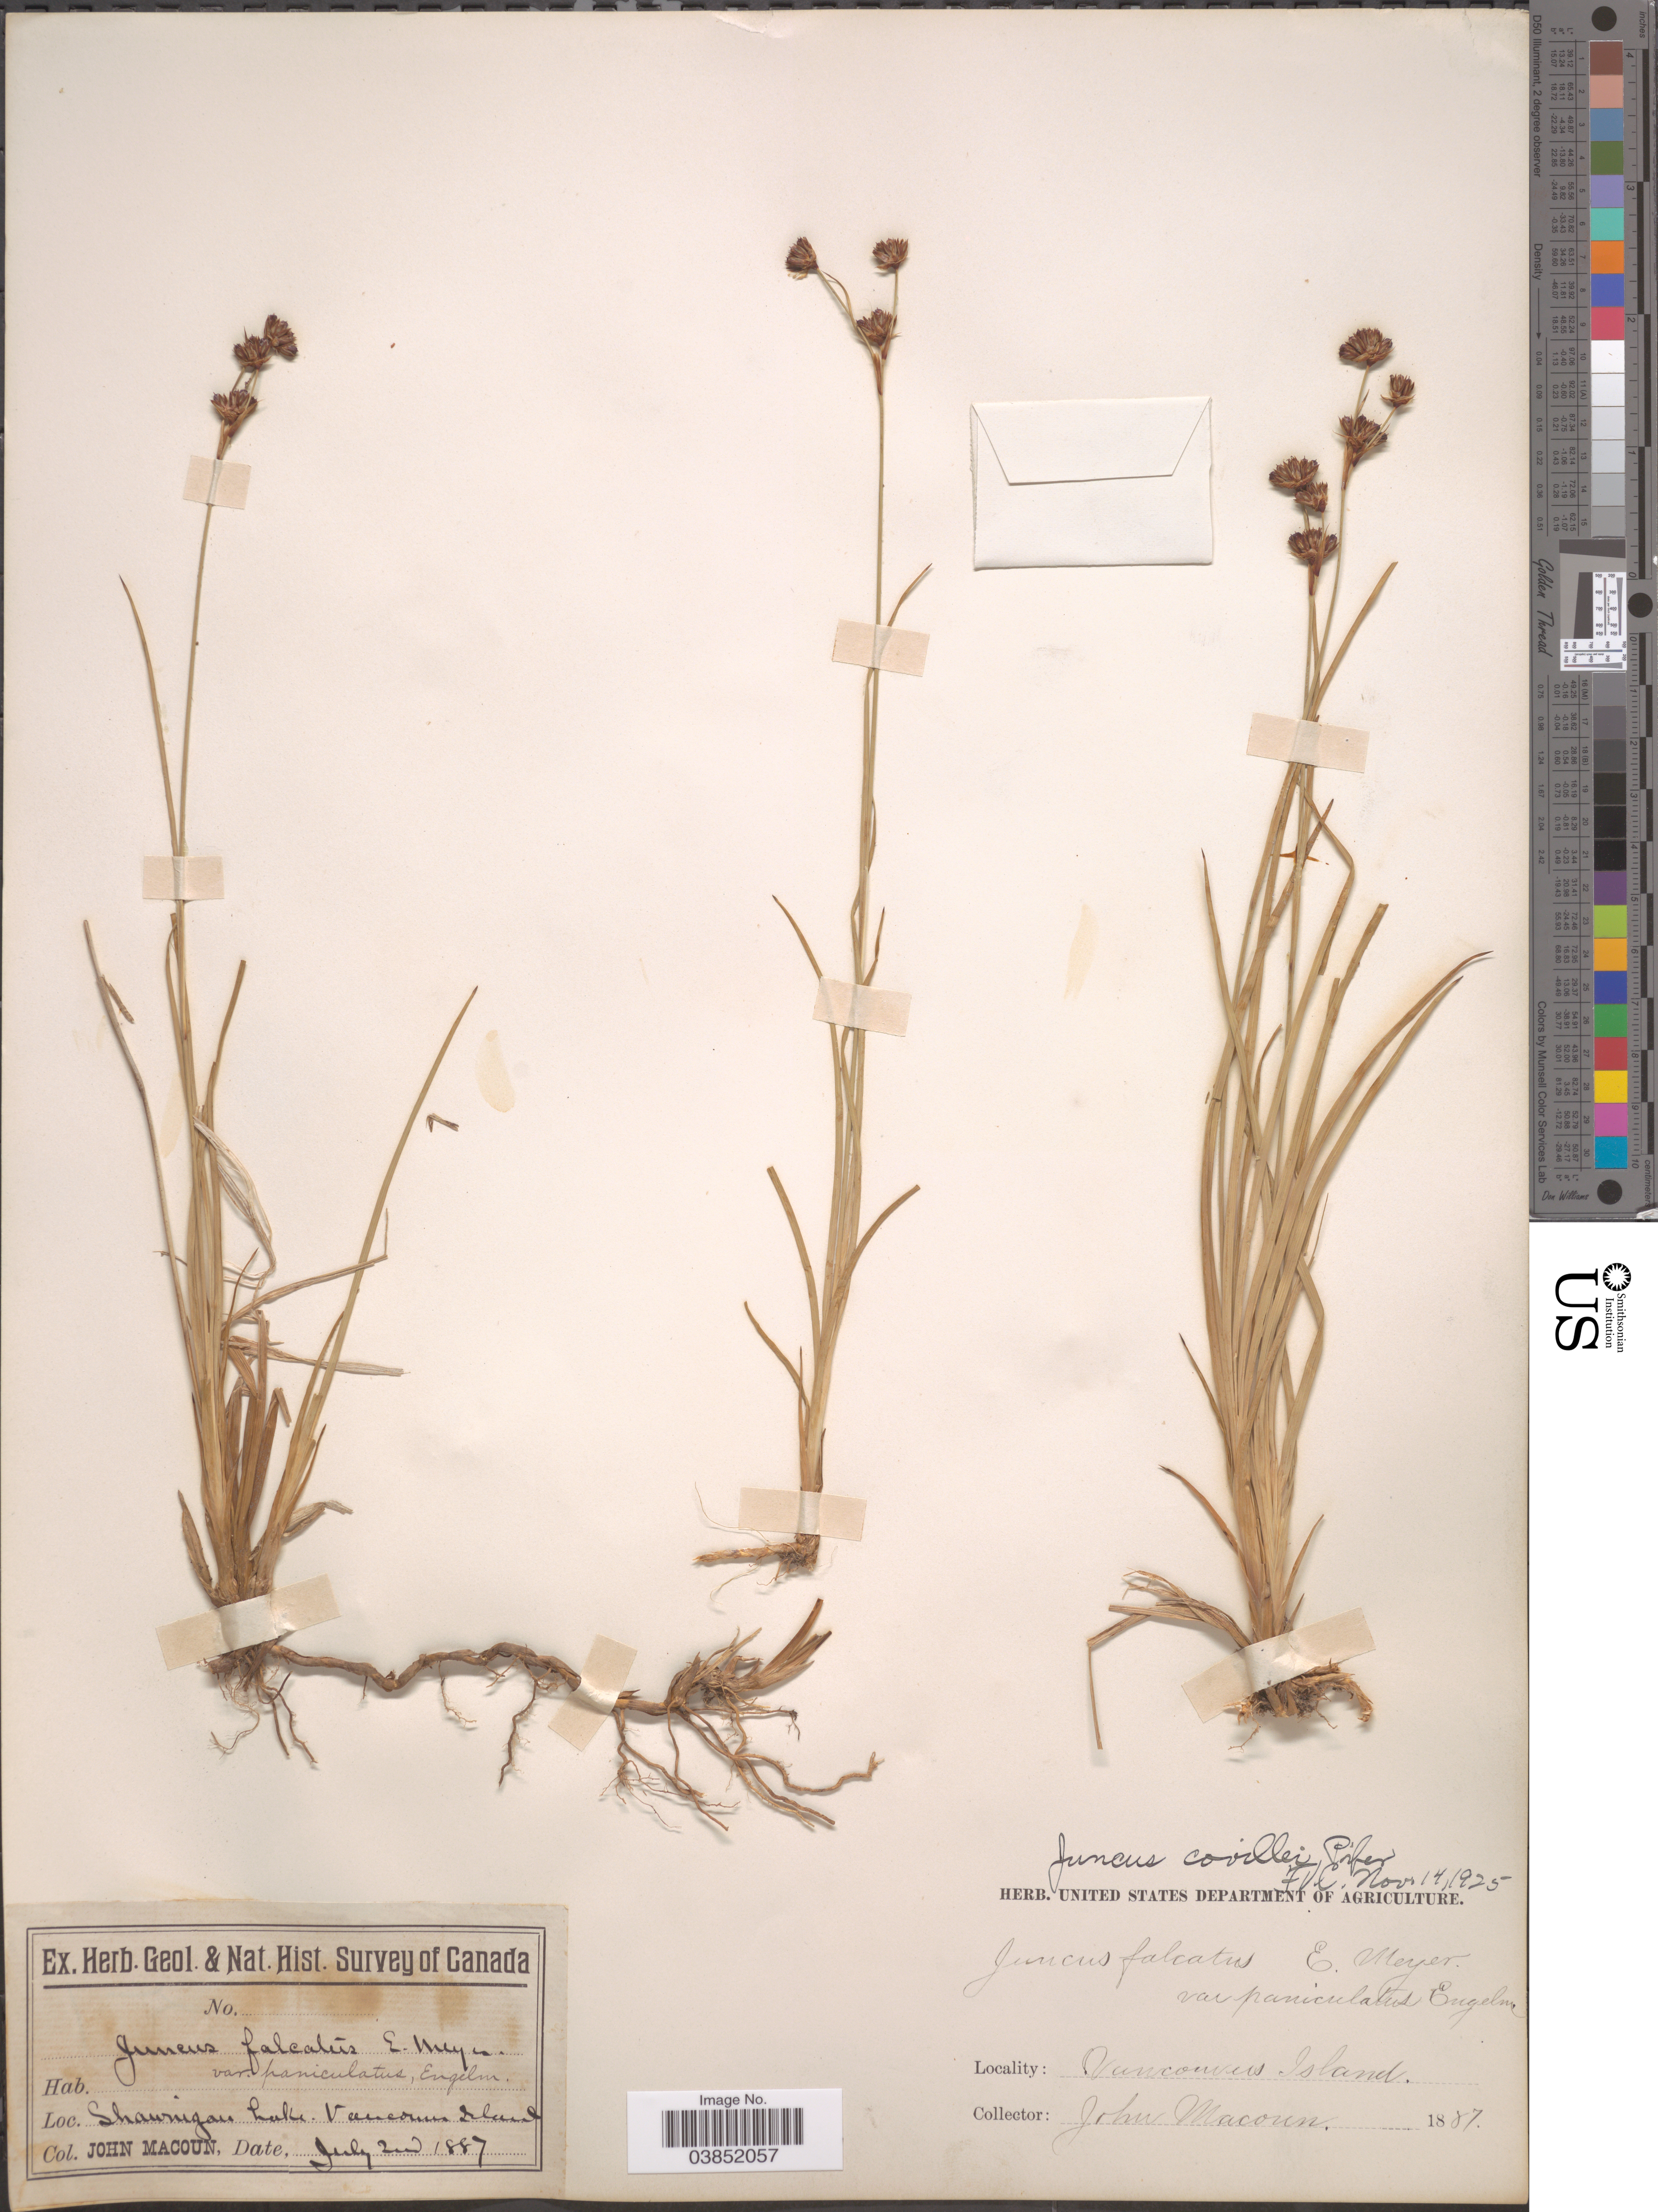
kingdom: Plantae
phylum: Tracheophyta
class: Liliopsida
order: Poales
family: Juncaceae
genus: Juncus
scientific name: Juncus covillei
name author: Piper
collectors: J. Macoun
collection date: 1887-07-02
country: Canada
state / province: British Columbia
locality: Shawnigan Lake. Vancouver Island.